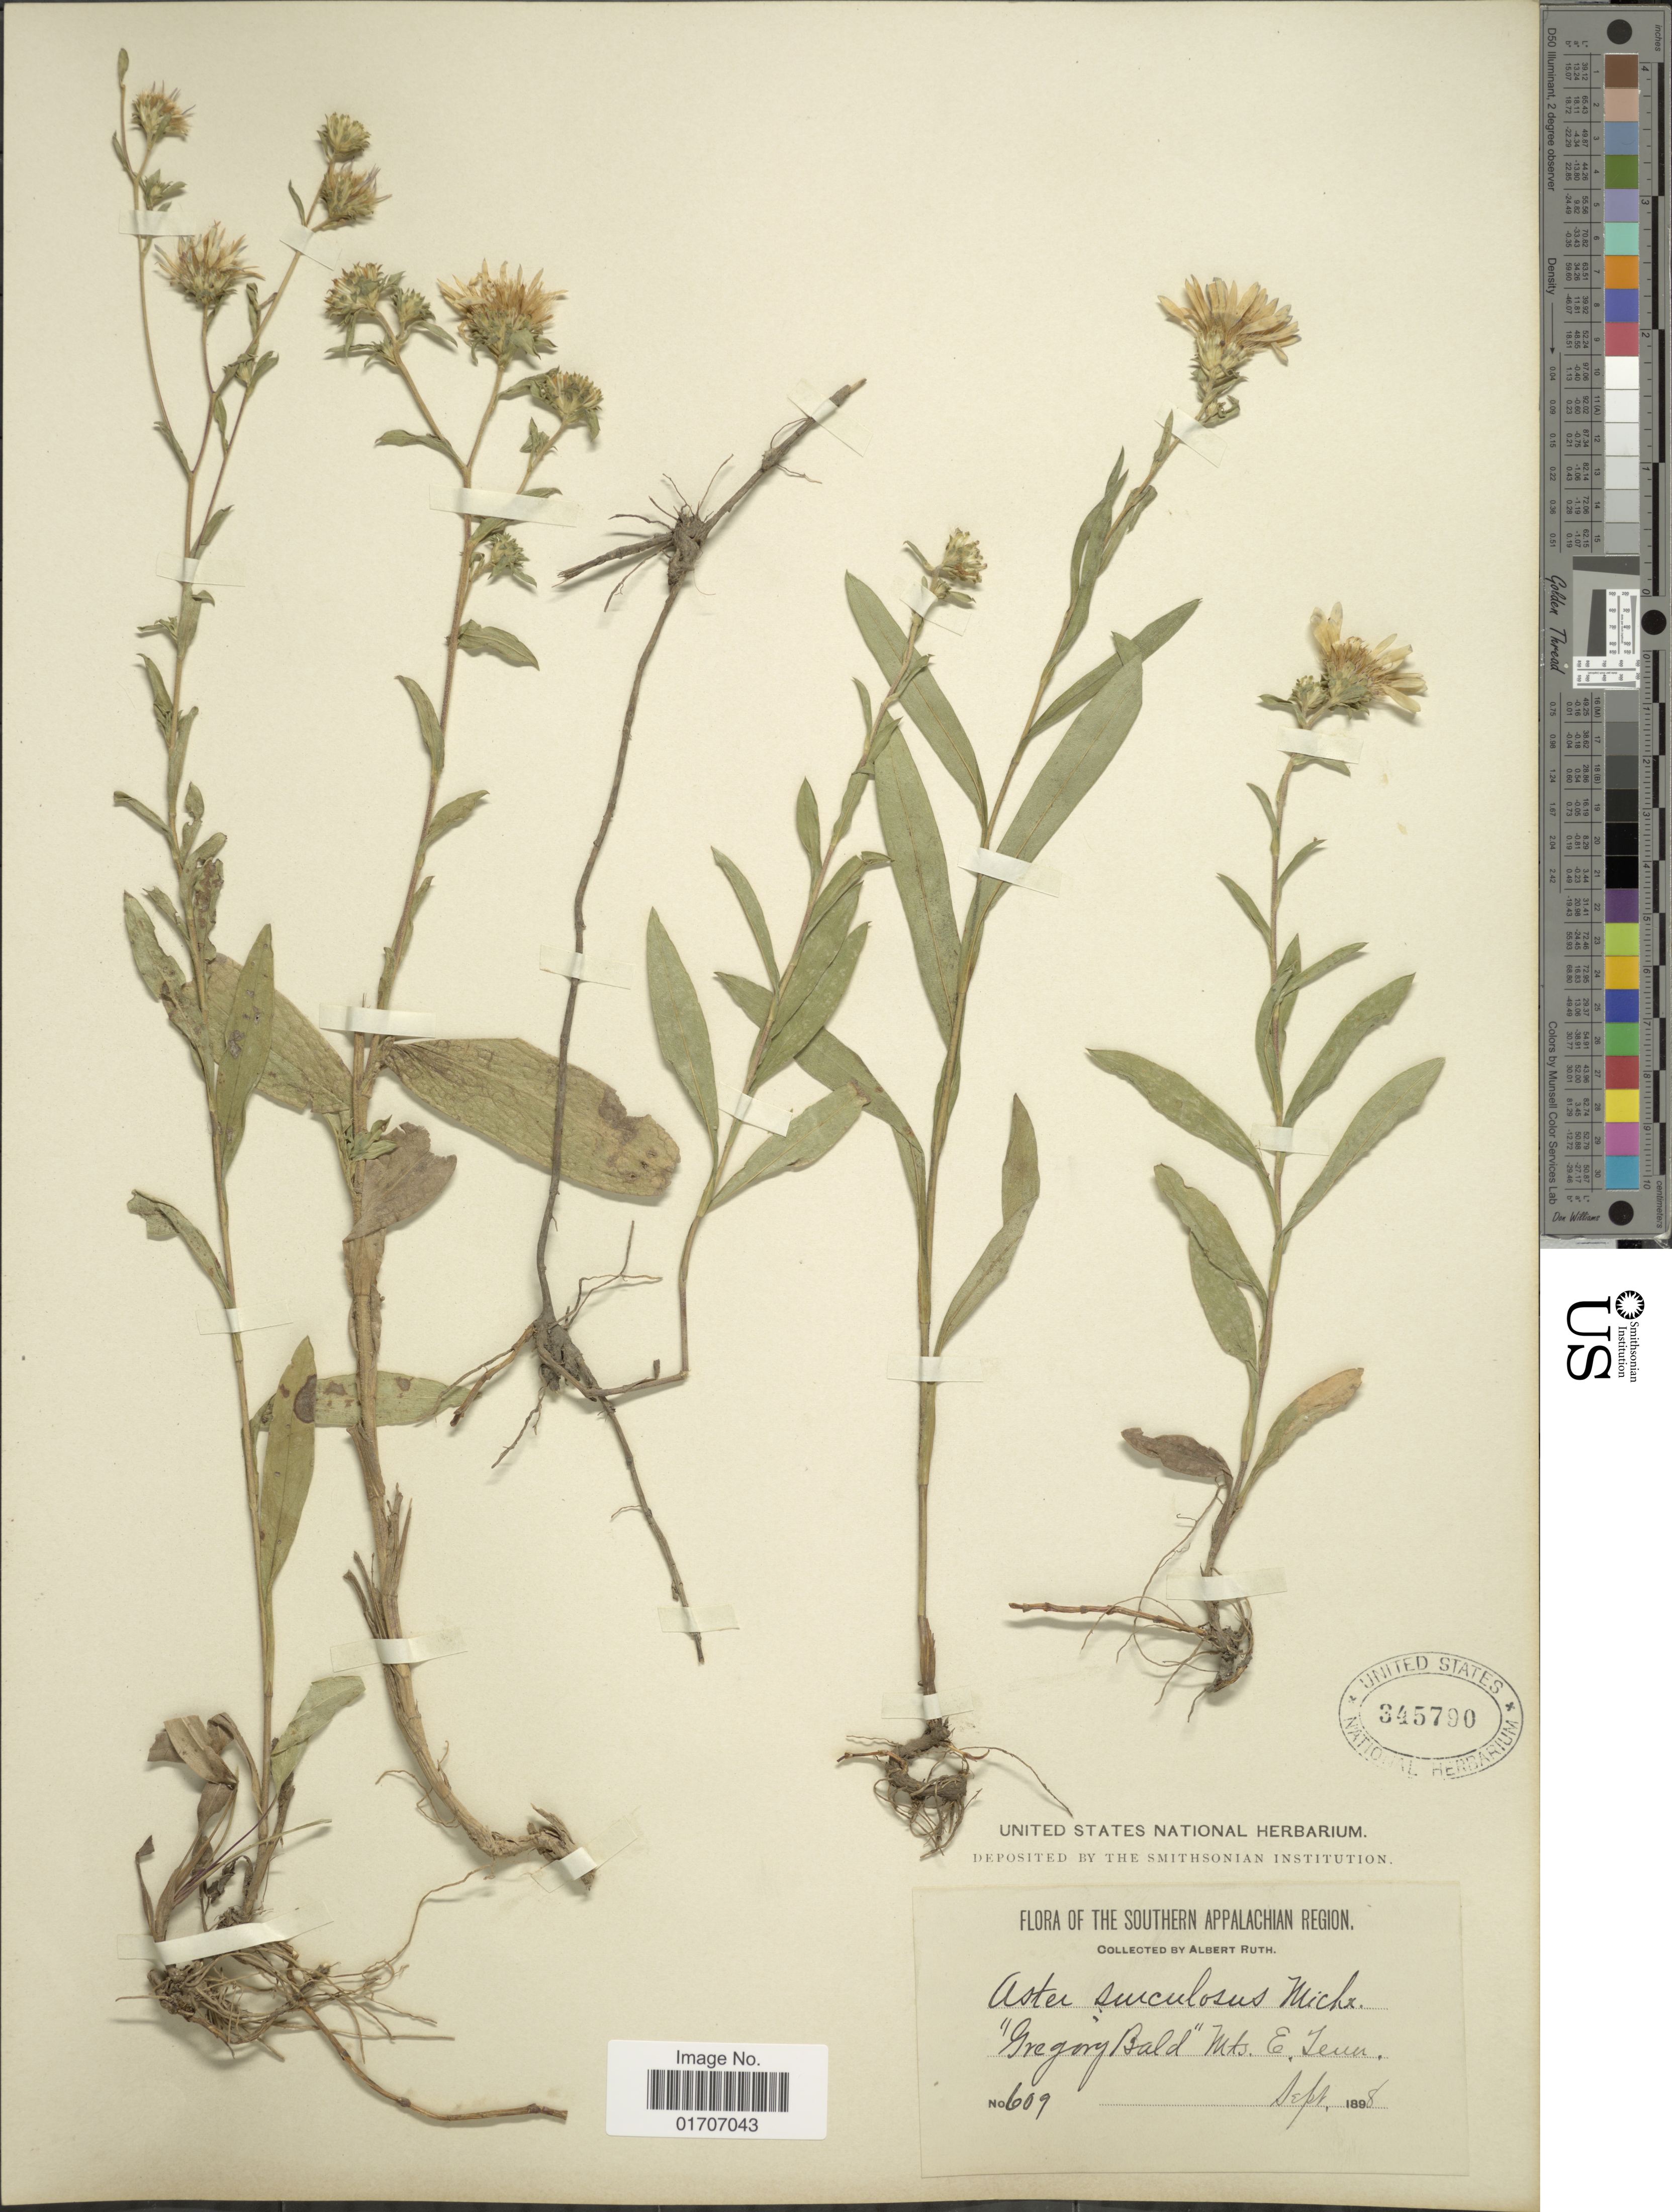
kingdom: Plantae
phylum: Tracheophyta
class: Magnoliopsida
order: Asterales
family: Asteraceae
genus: Eurybia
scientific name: Eurybia surculosa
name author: (Michx.) G.L. Nesom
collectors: A. Ruth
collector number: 609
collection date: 1898-09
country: United States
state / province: Tennessee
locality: Southern Appalachian Region. "Gregory Bald" Mts. E. Tenn.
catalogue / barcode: US 345790